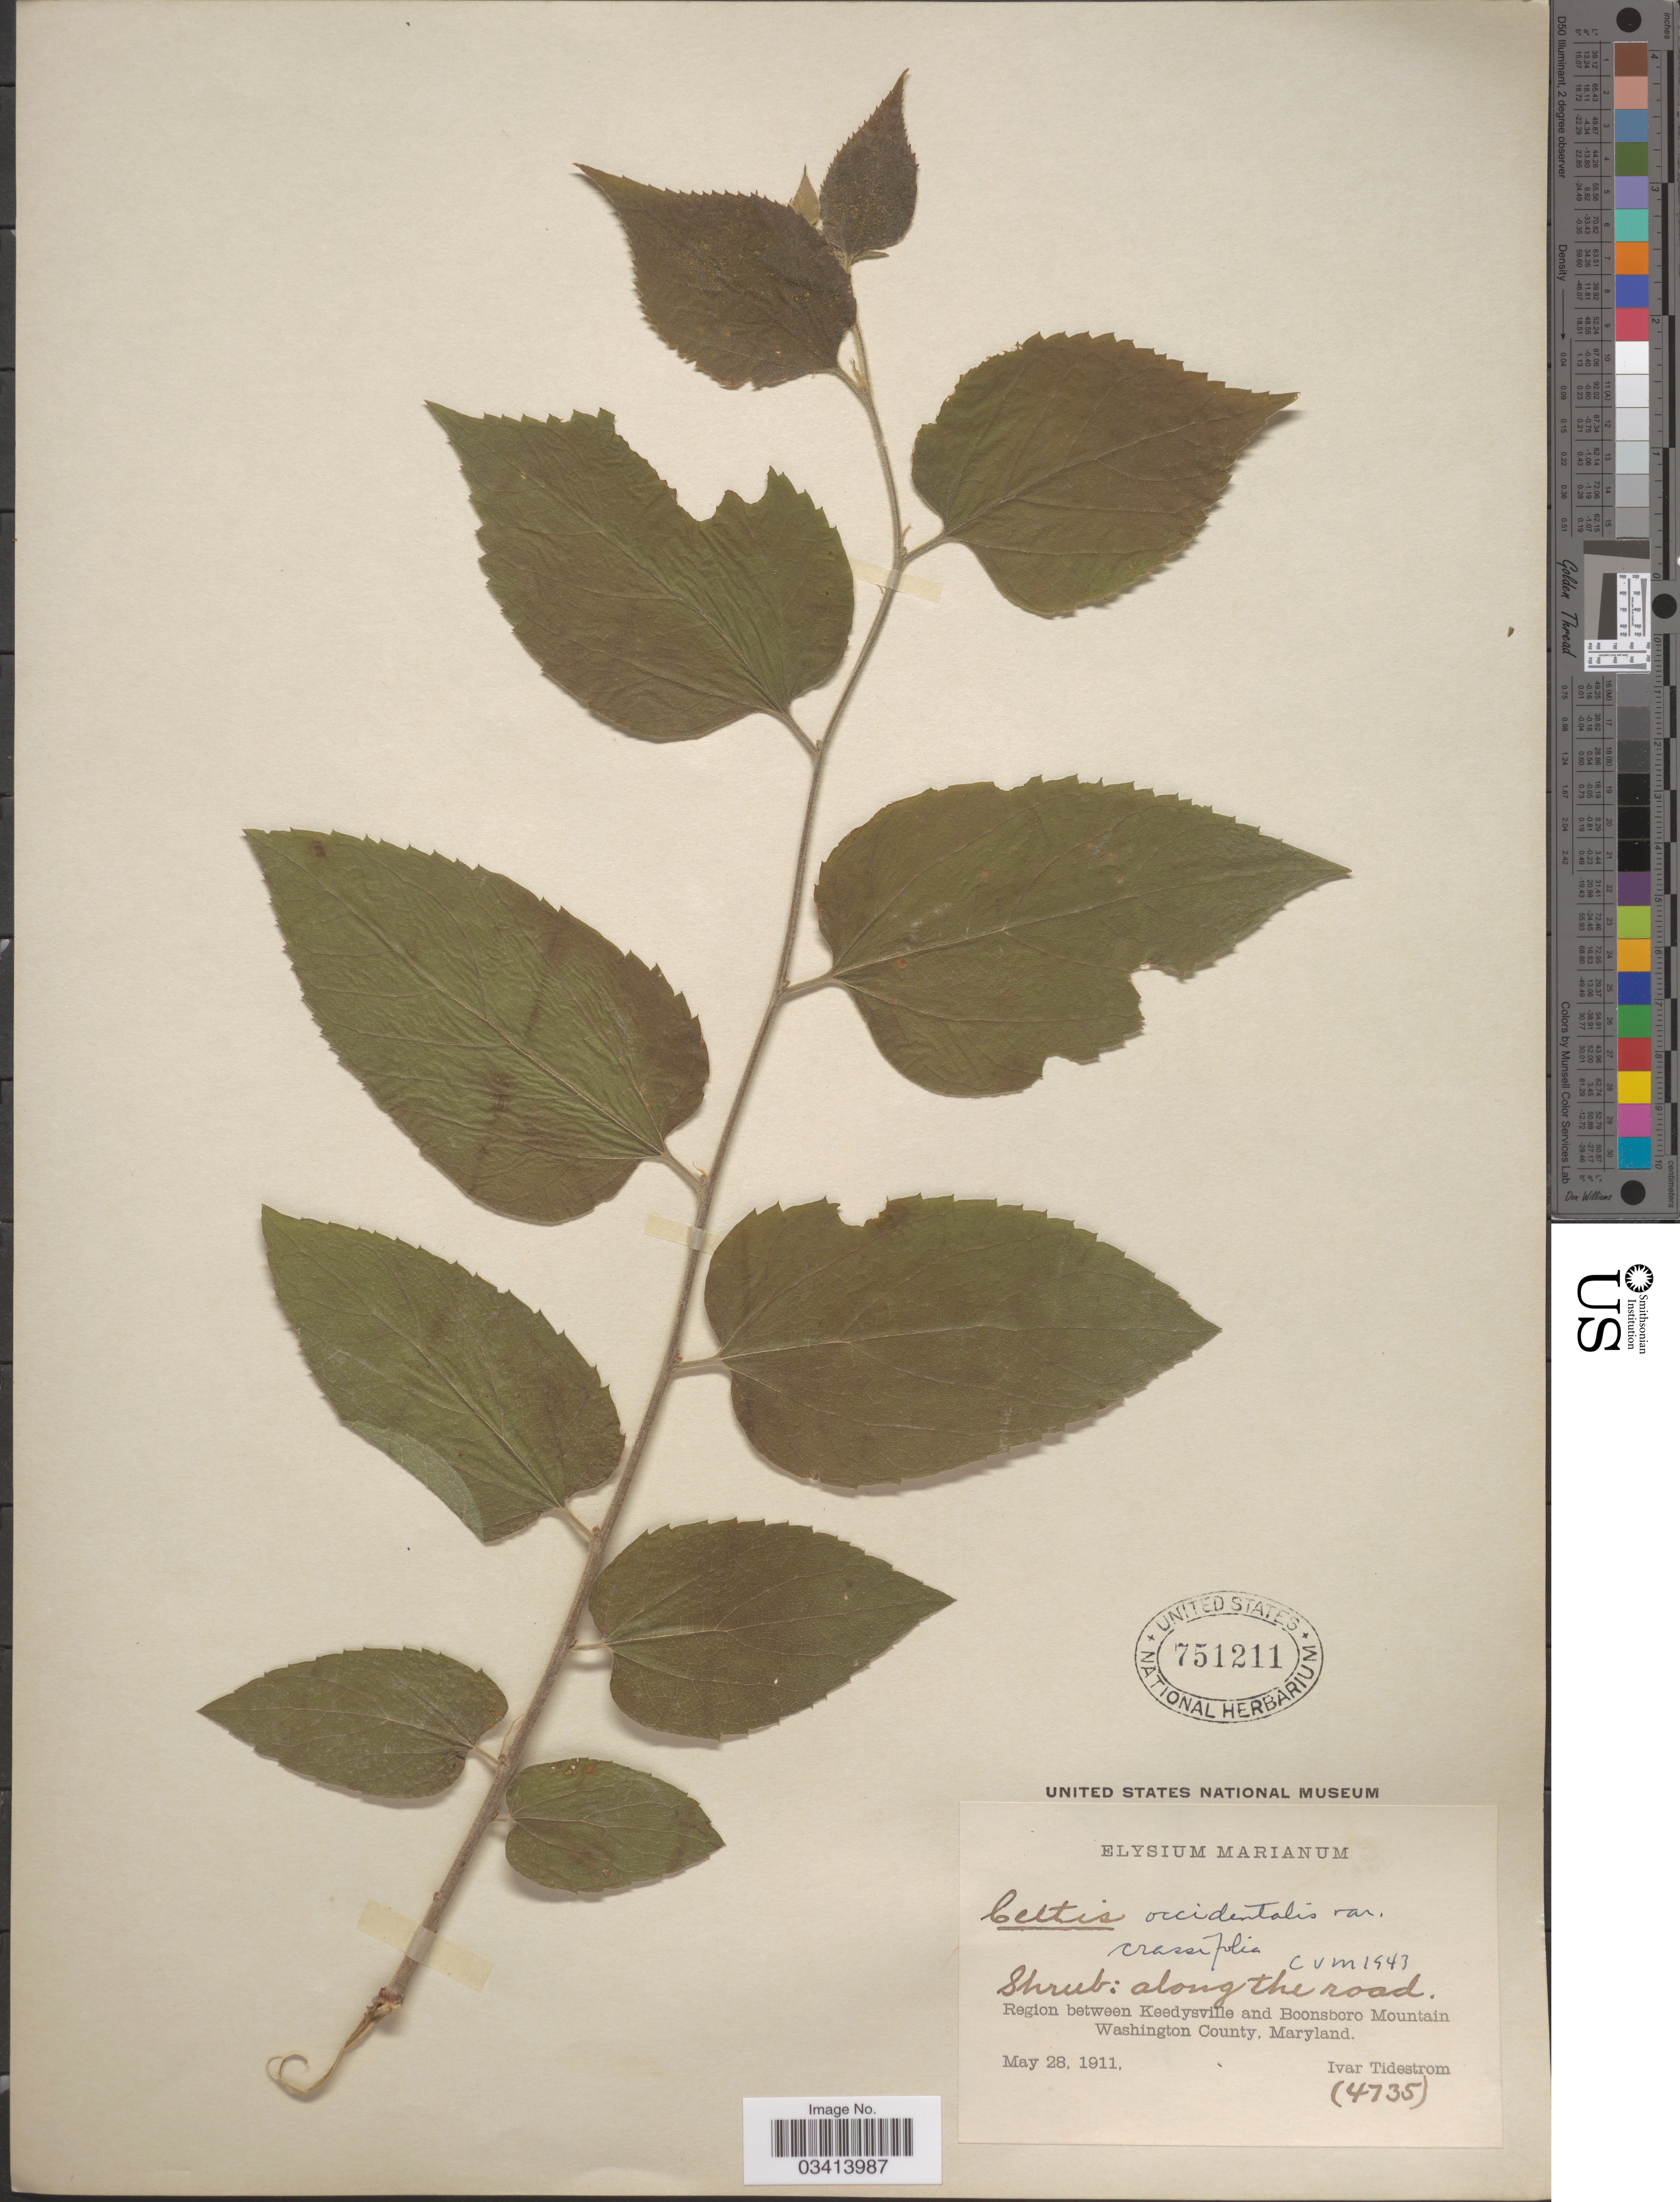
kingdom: Plantae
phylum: Tracheophyta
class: Magnoliopsida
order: Rosales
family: Cannabaceae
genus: Celtis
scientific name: Celtis occidentalis var. crassifolia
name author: (Lam.) A. Gray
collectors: I. F. Tidestrom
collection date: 1911-05-28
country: United States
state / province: Maryland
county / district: Washington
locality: Region between Keedysville and Boonsboro Mountain, Washington County.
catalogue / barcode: US 751211